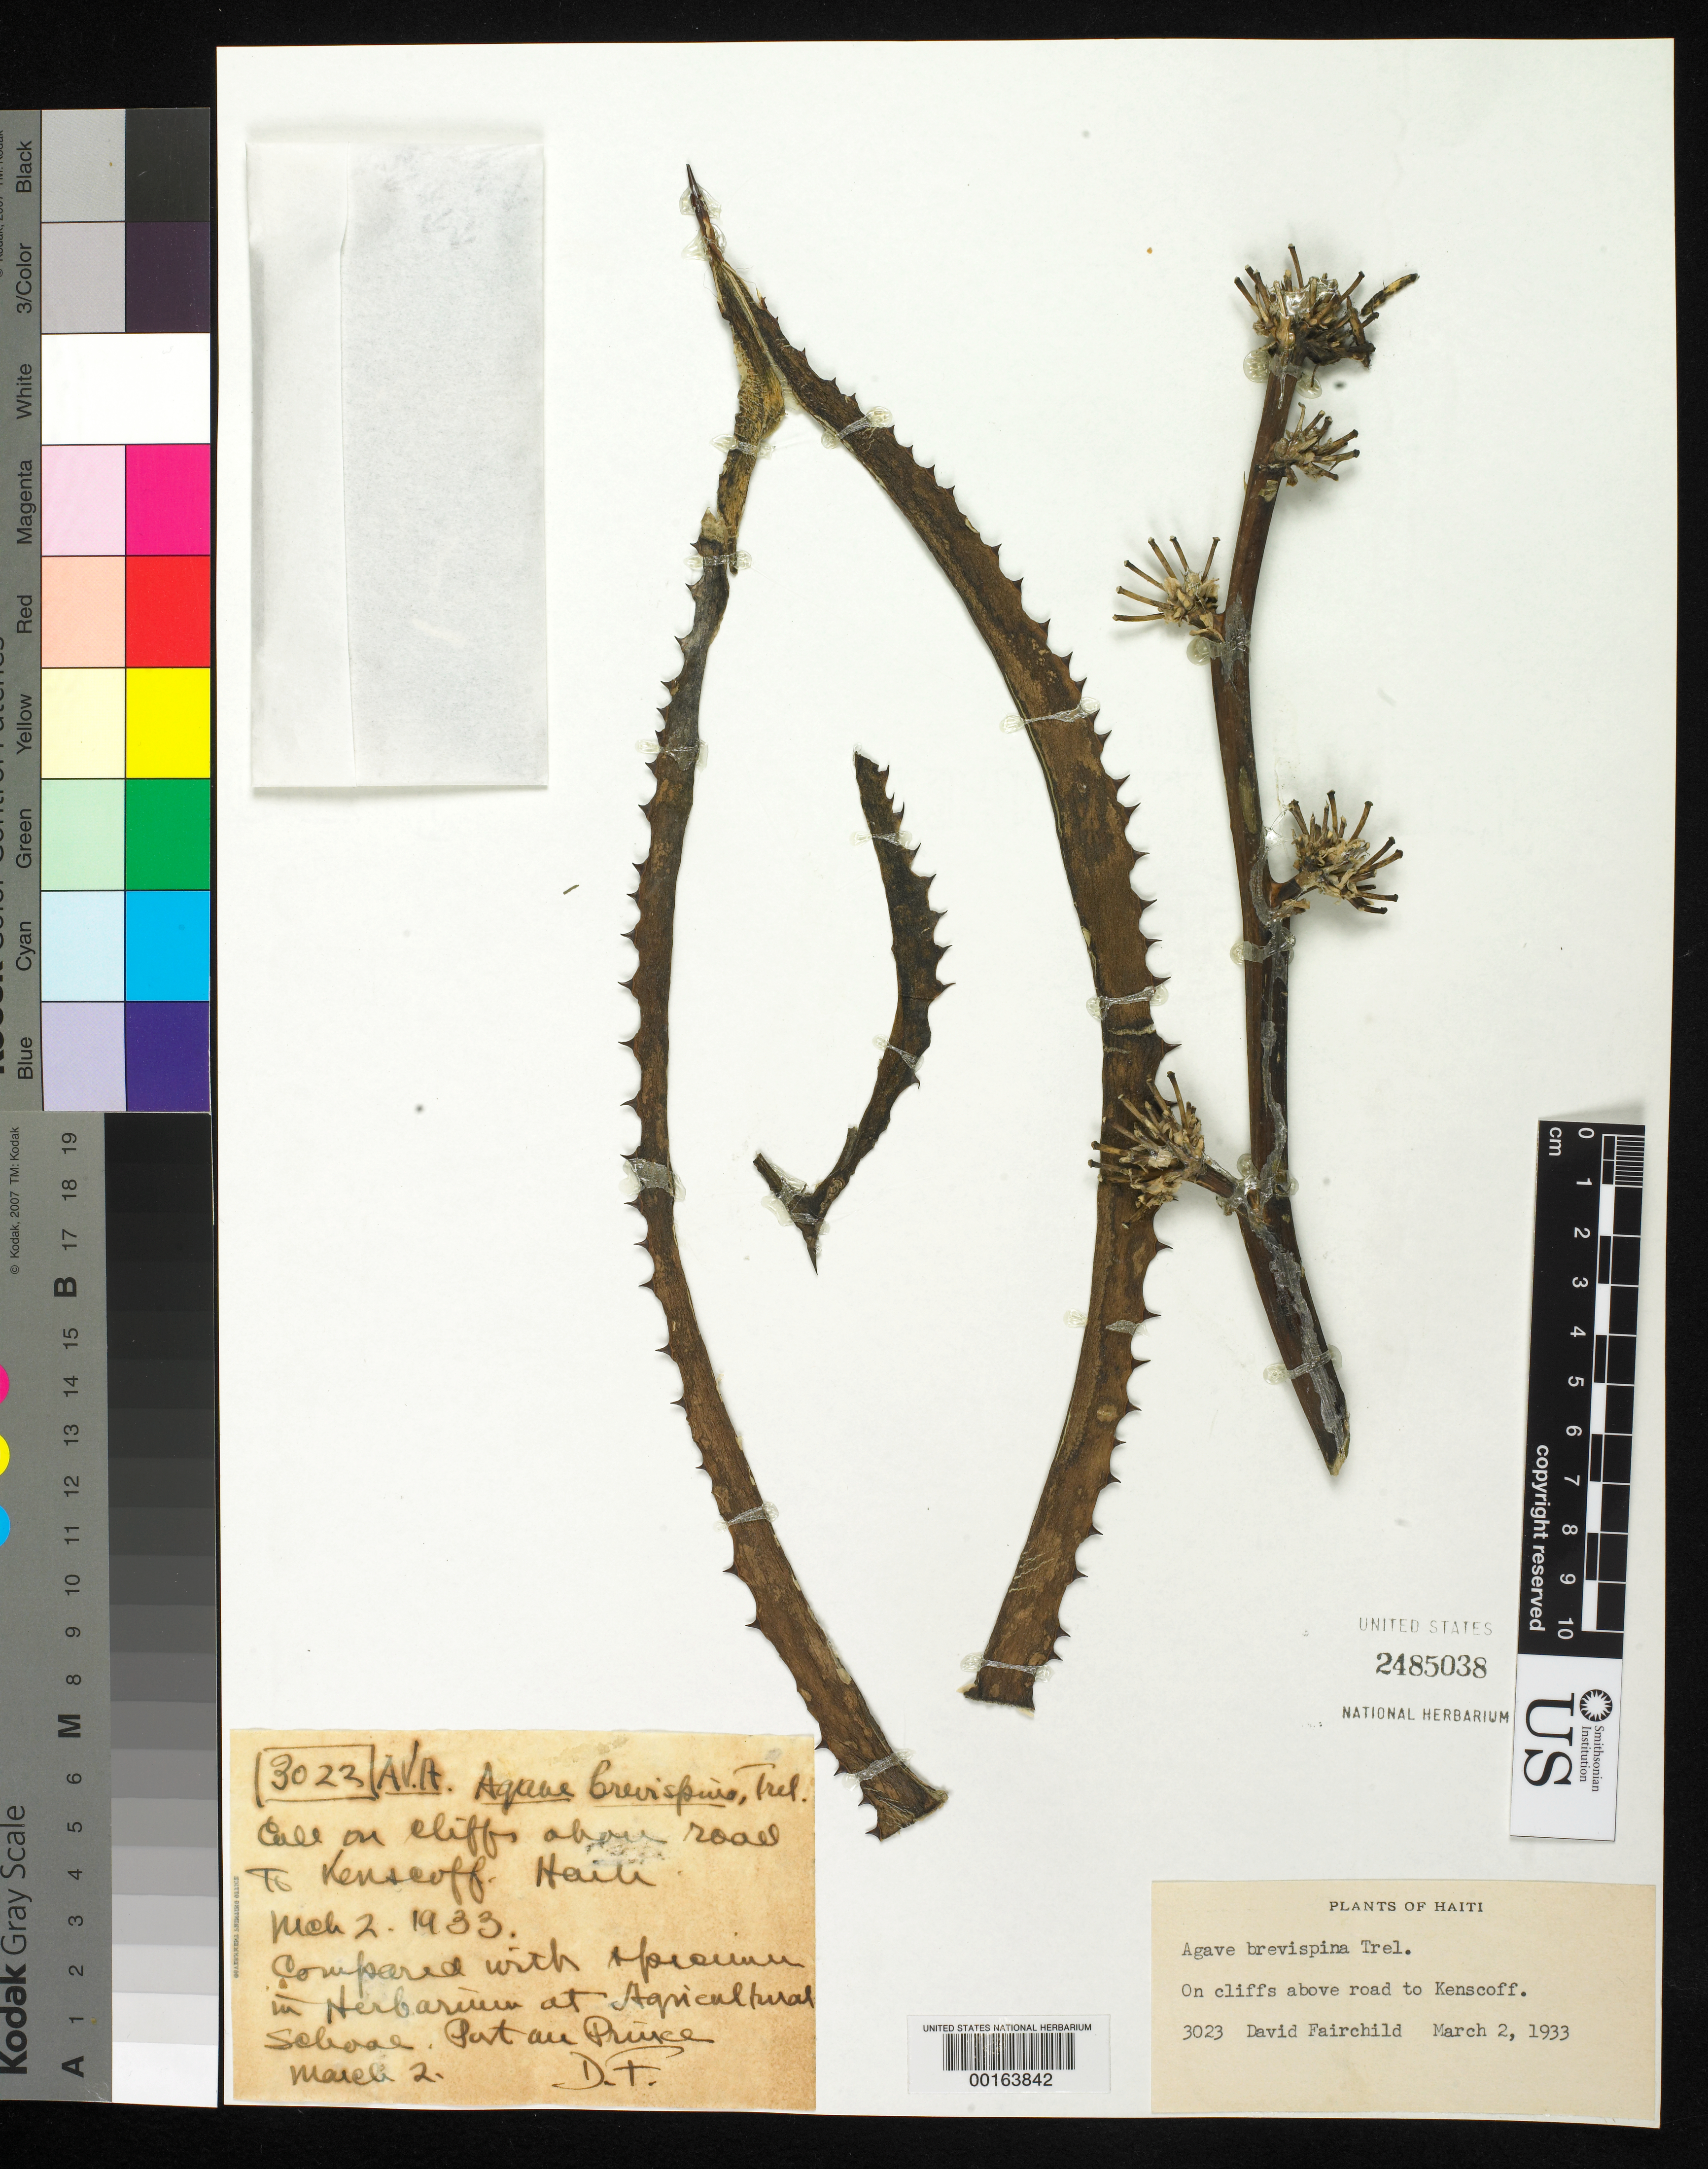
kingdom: Plantae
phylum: Tracheophyta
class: Liliopsida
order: Asparagales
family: Asparagaceae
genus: Agave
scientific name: Agave brevispina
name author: Trel.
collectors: D. Fairchild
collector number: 3023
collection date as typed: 02 Mar 1933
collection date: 1933-03-02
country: Haiti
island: Hispaniola Island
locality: Above road to kescoff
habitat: On cliffs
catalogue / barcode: US 2485038